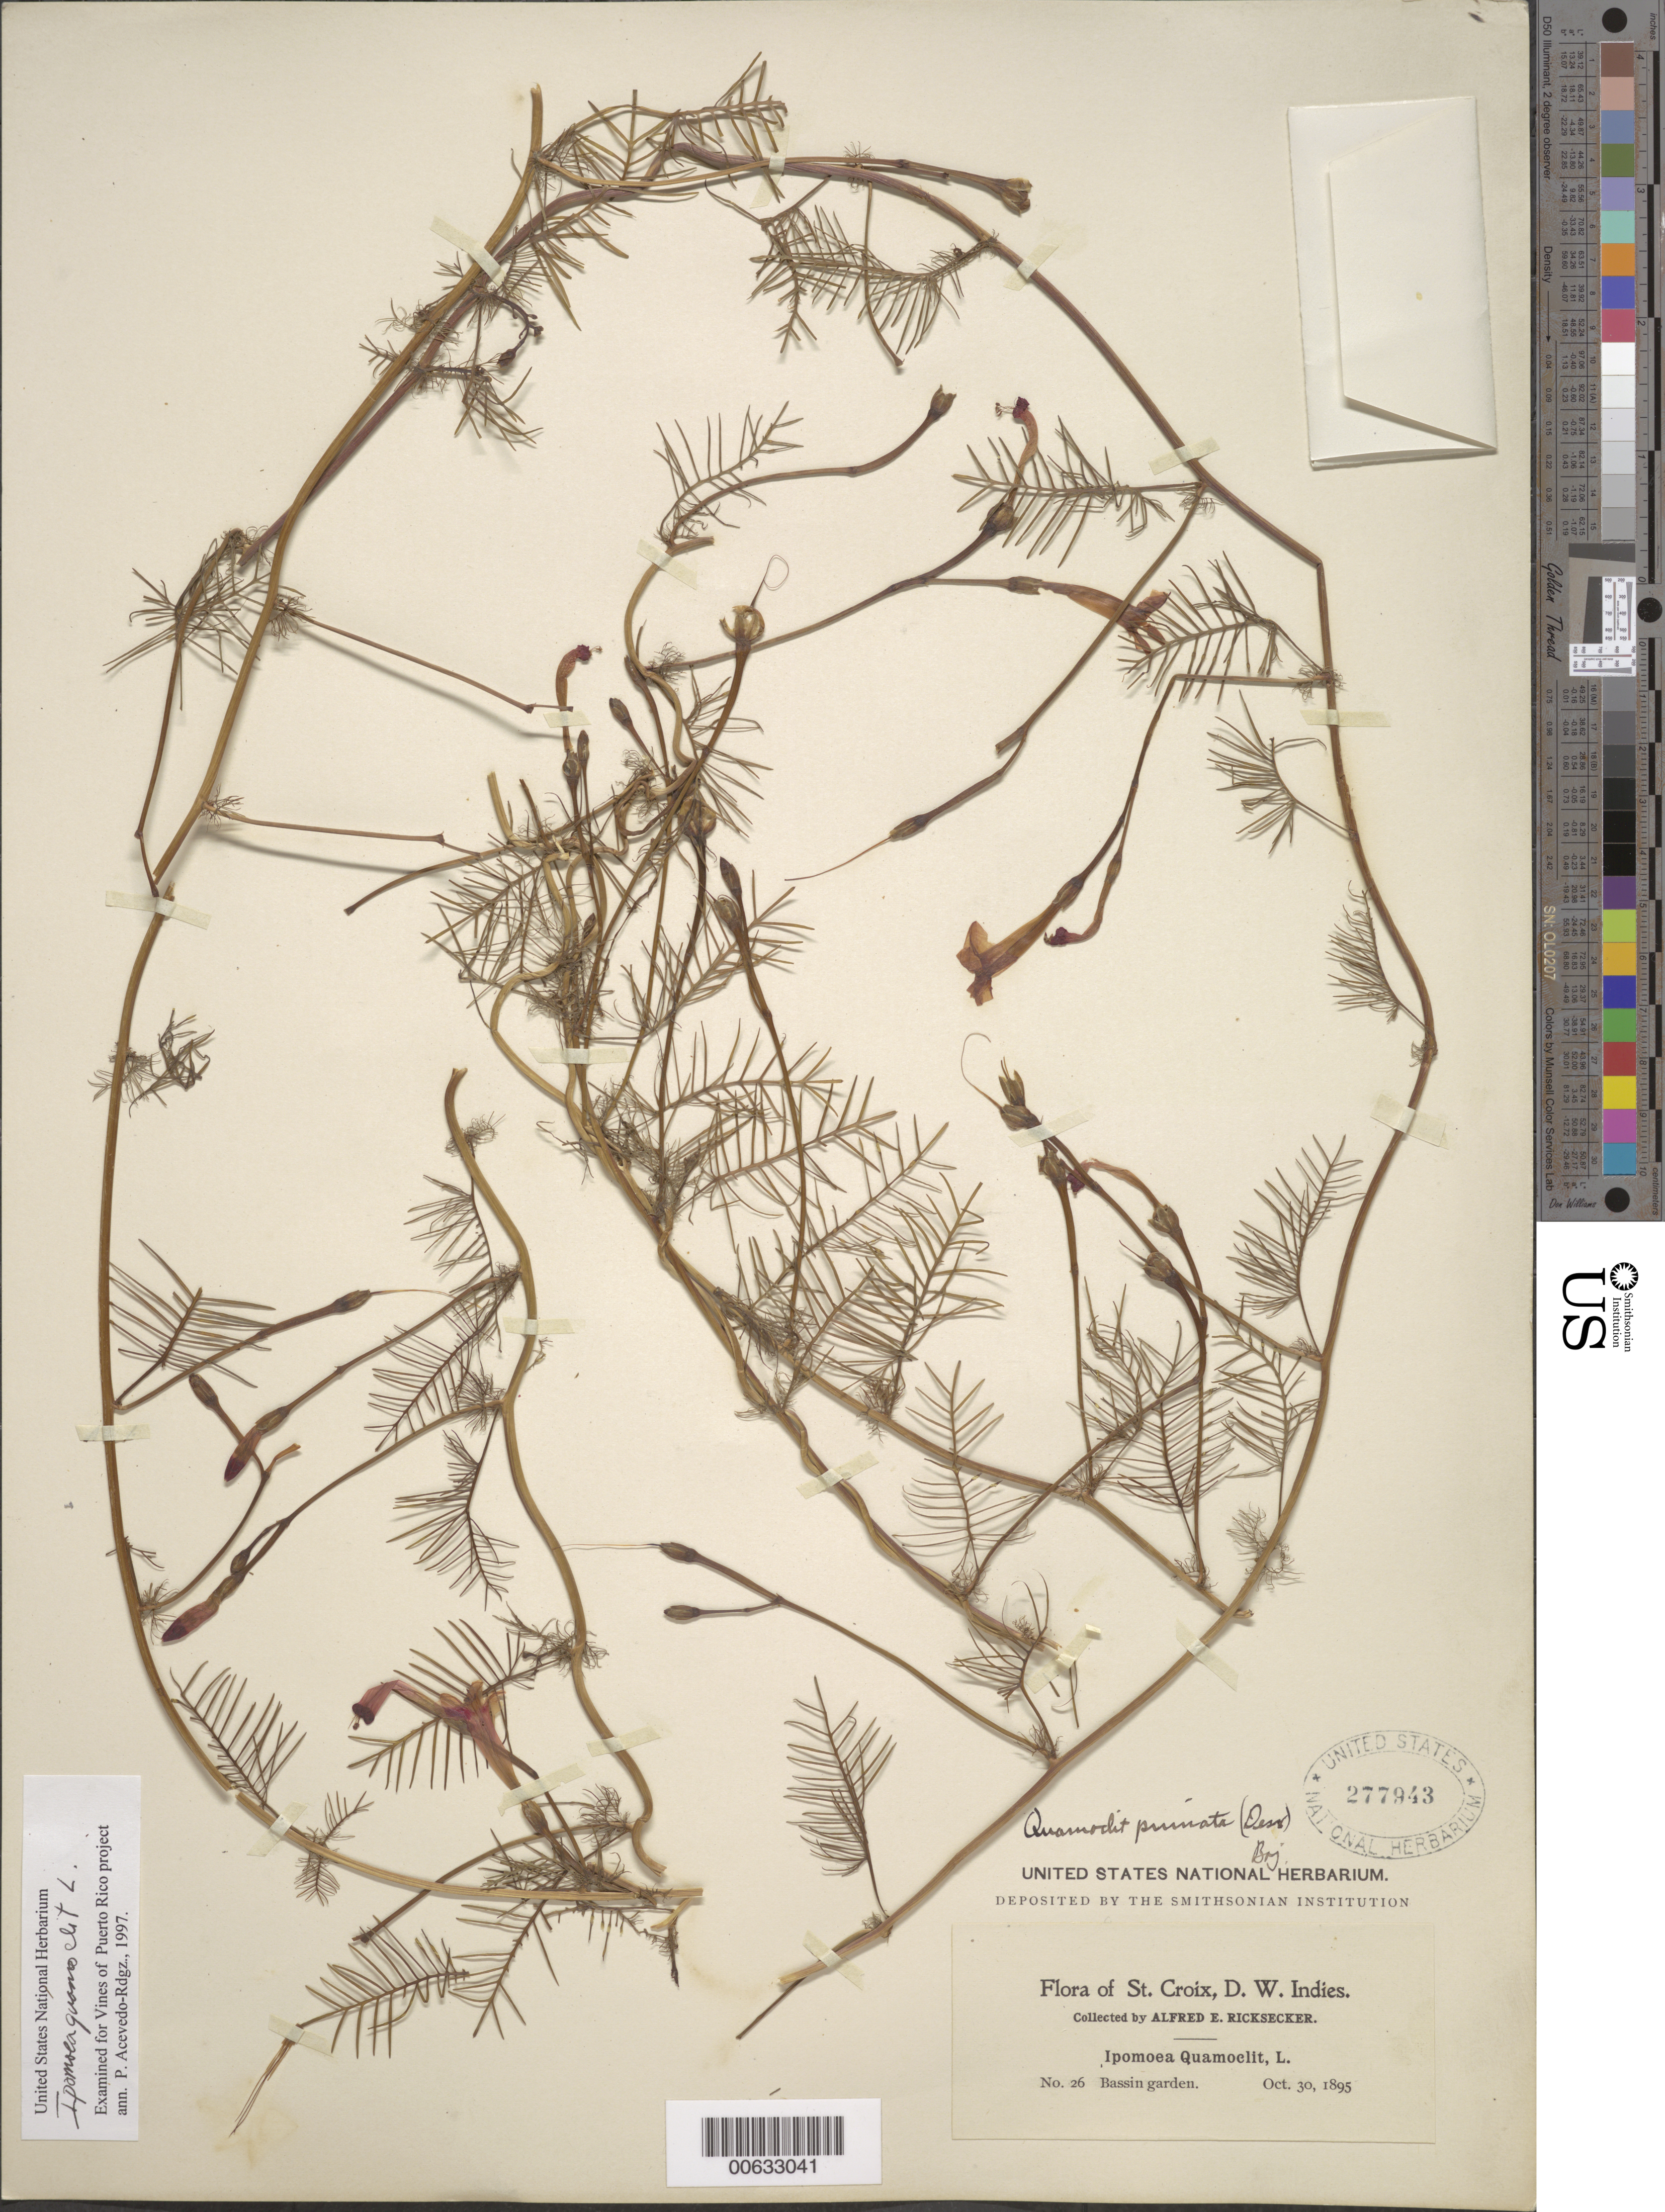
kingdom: Plantae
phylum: Tracheophyta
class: Magnoliopsida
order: Solanales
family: Convolvulaceae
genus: Ipomoea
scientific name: Ipomoea quamoclit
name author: L.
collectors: A. E. Ricksecker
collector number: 26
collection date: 1895-10-30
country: U.S. Virgin Islands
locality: St. Croix, D. W. Indies, Bassin garden.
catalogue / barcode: US 277943